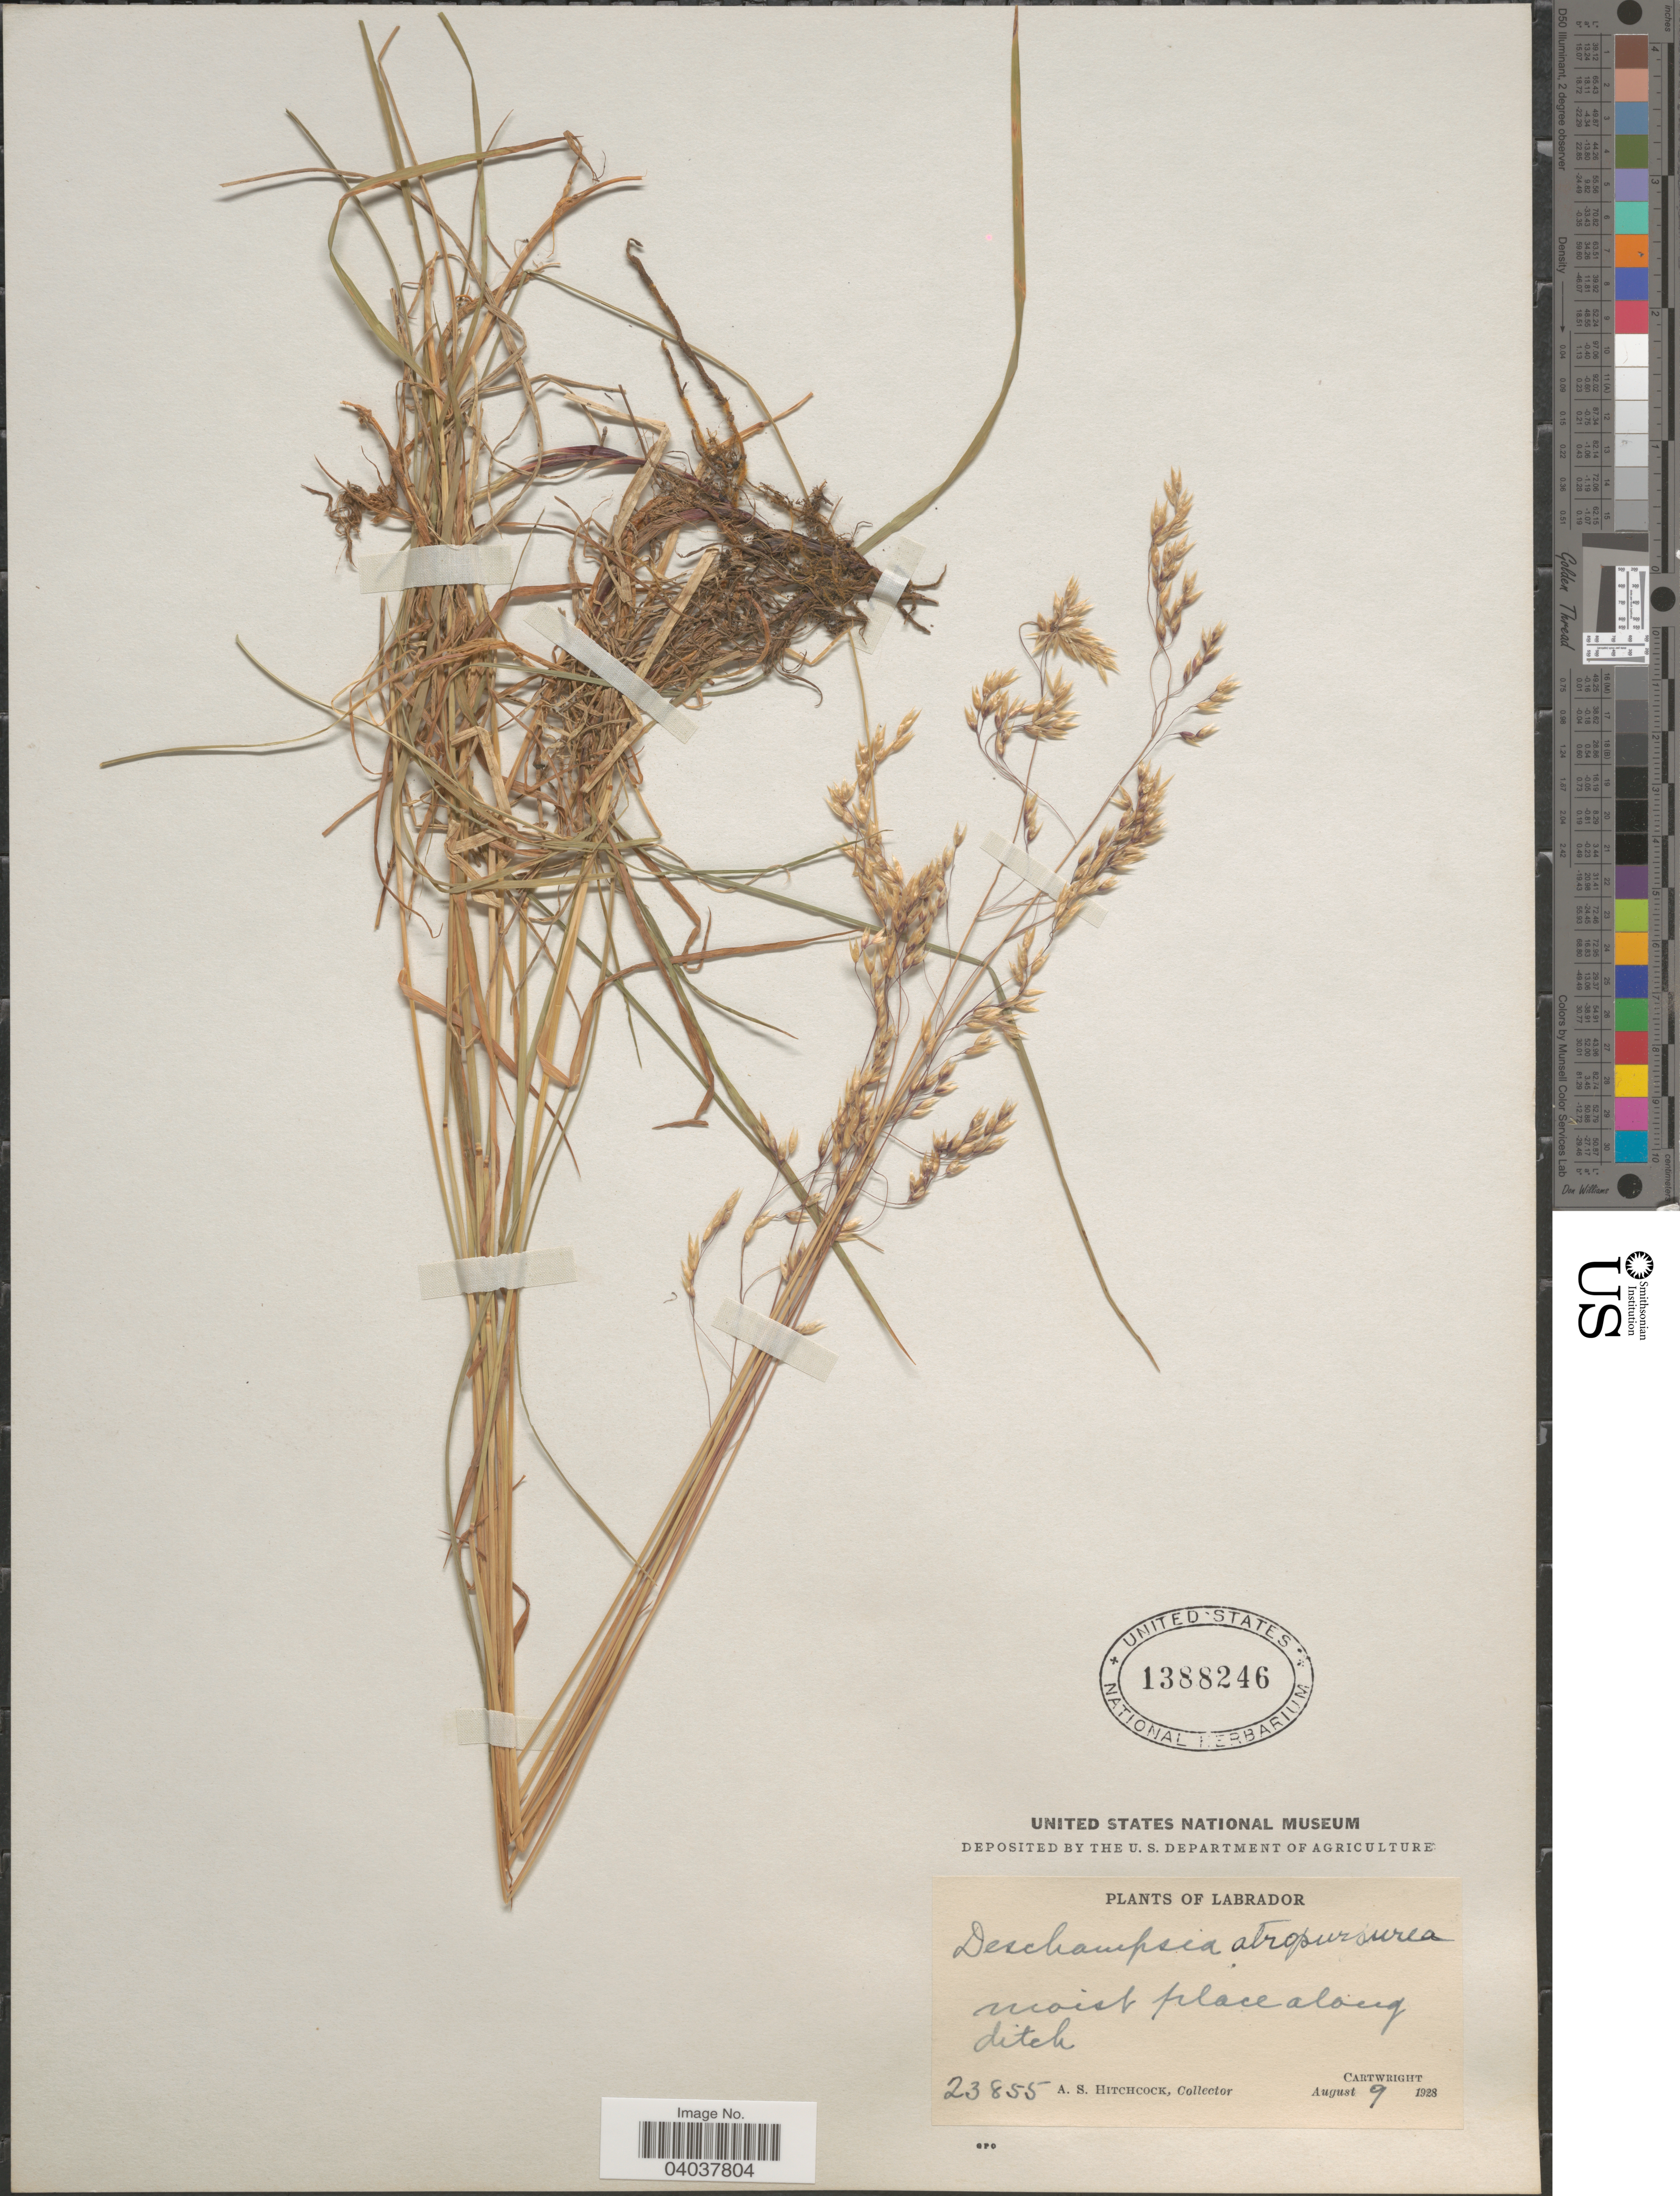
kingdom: Plantae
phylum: Tracheophyta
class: Liliopsida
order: Poales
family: Poaceae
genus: Vahlodea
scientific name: Vahlodea atropurpurea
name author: (Wahlenb.) Fr. ex Hartm.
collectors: A. S. Hitchcock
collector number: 23855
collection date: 1928-08-09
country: Canada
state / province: Newfoundland and Labrador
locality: Labrador. Cartwright.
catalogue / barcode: US 1388246